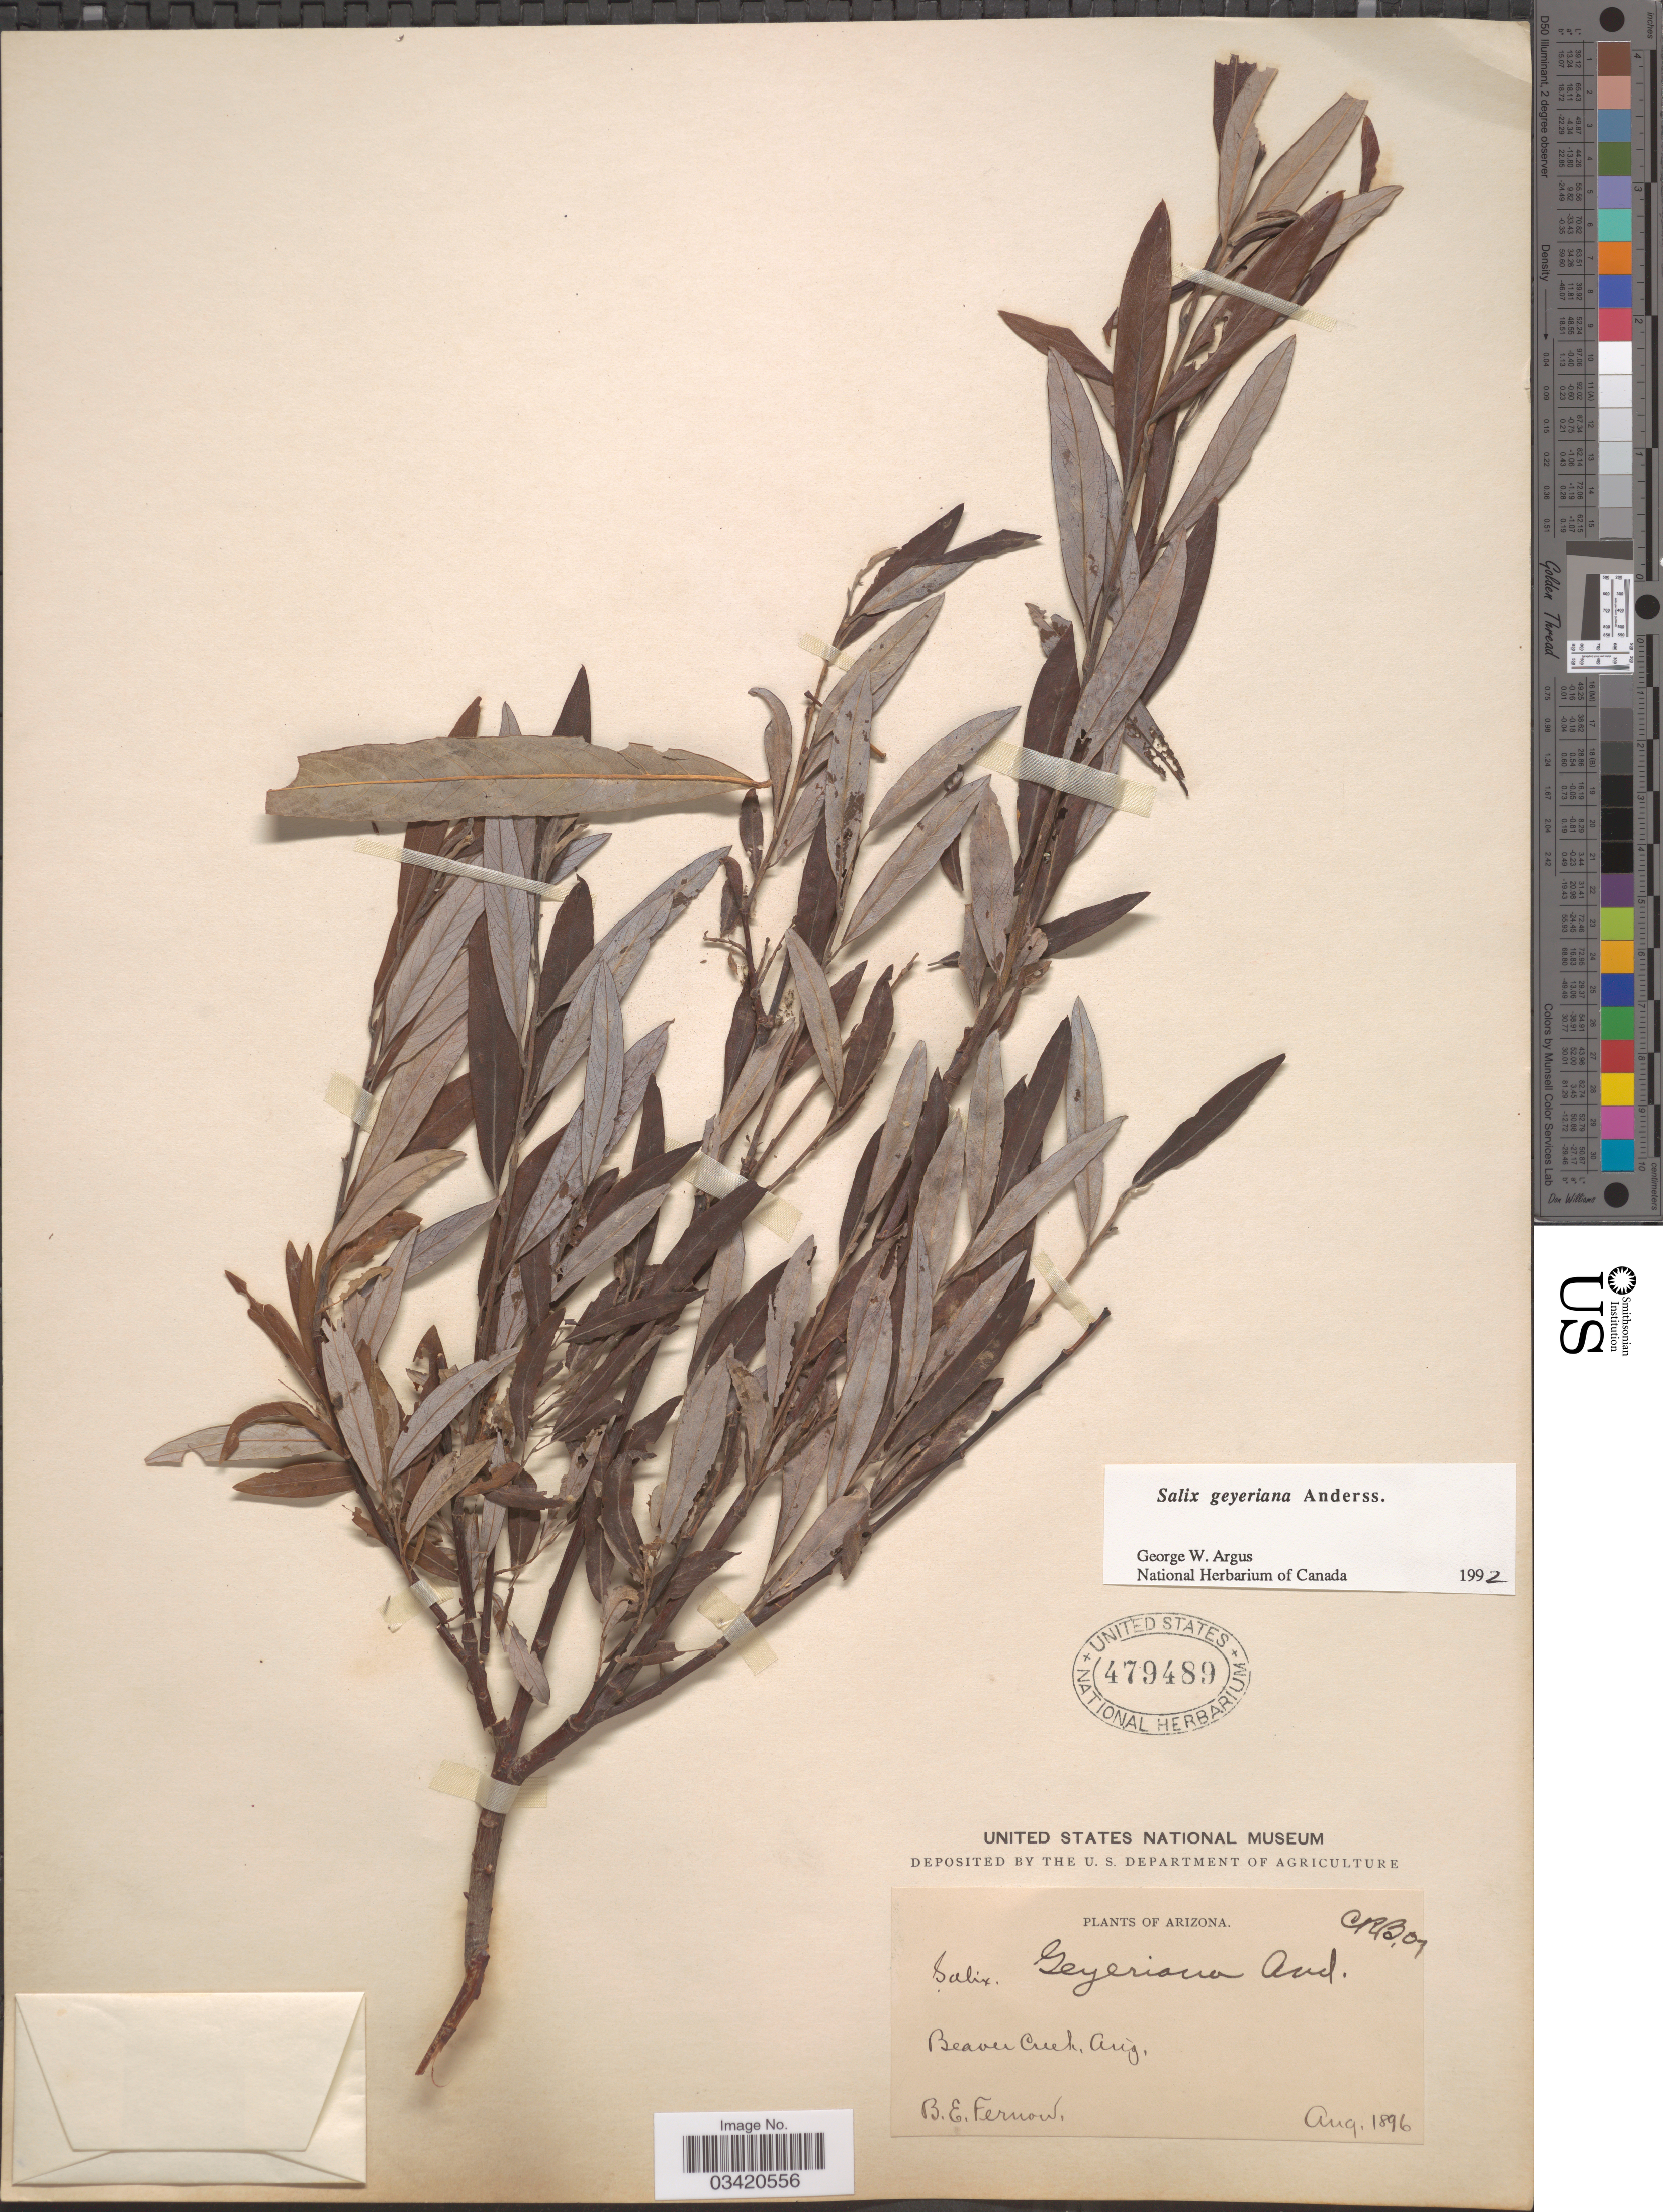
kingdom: Plantae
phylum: Tracheophyta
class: Magnoliopsida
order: Malpighiales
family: Salicaceae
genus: Salix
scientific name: Salix geyeriana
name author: Andersson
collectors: B. Fernow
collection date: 1896-08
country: United States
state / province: Arizona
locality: Beaver Creek.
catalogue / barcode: US 479489